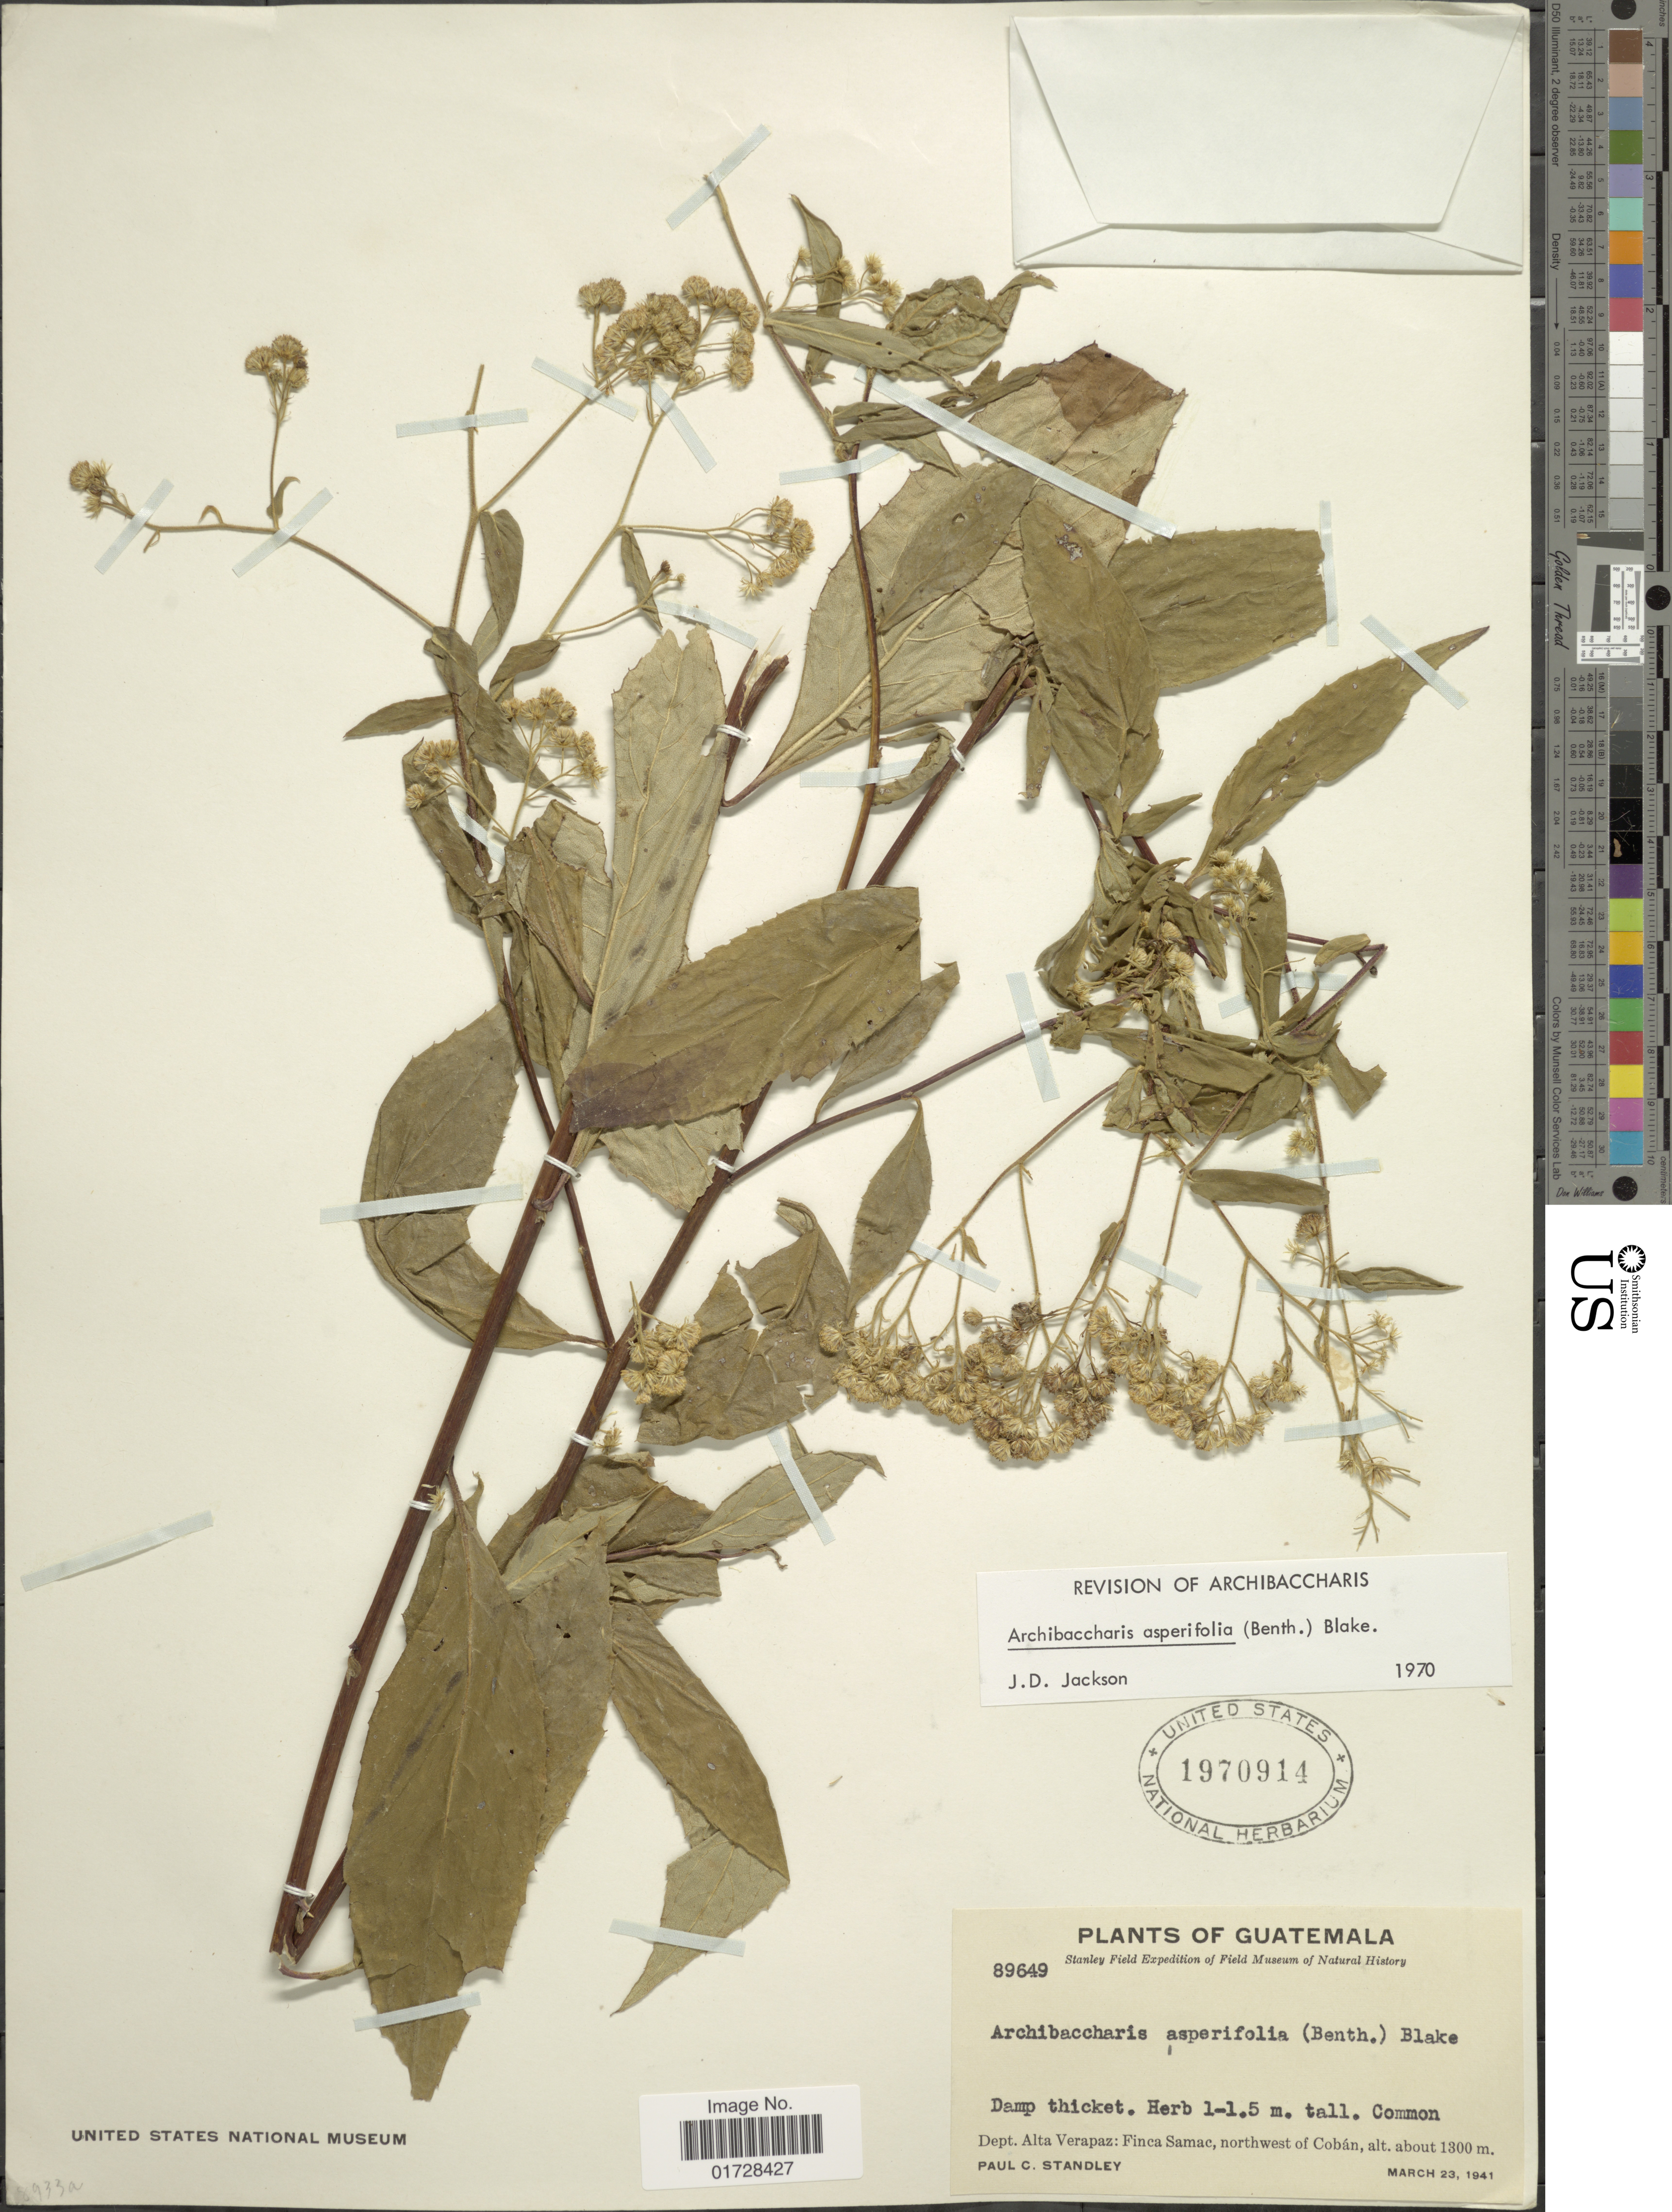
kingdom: Plantae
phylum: Tracheophyta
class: Magnoliopsida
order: Asterales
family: Asteraceae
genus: Archibaccharis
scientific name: Archibaccharis asperifolia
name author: (Benth.) S.F. Blake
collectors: P. C. Standley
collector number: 89649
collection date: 1941-03-23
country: Guatemala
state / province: Alta Verapaz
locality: Finca Samac, northwest of Coban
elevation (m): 1300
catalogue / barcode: US 1970914